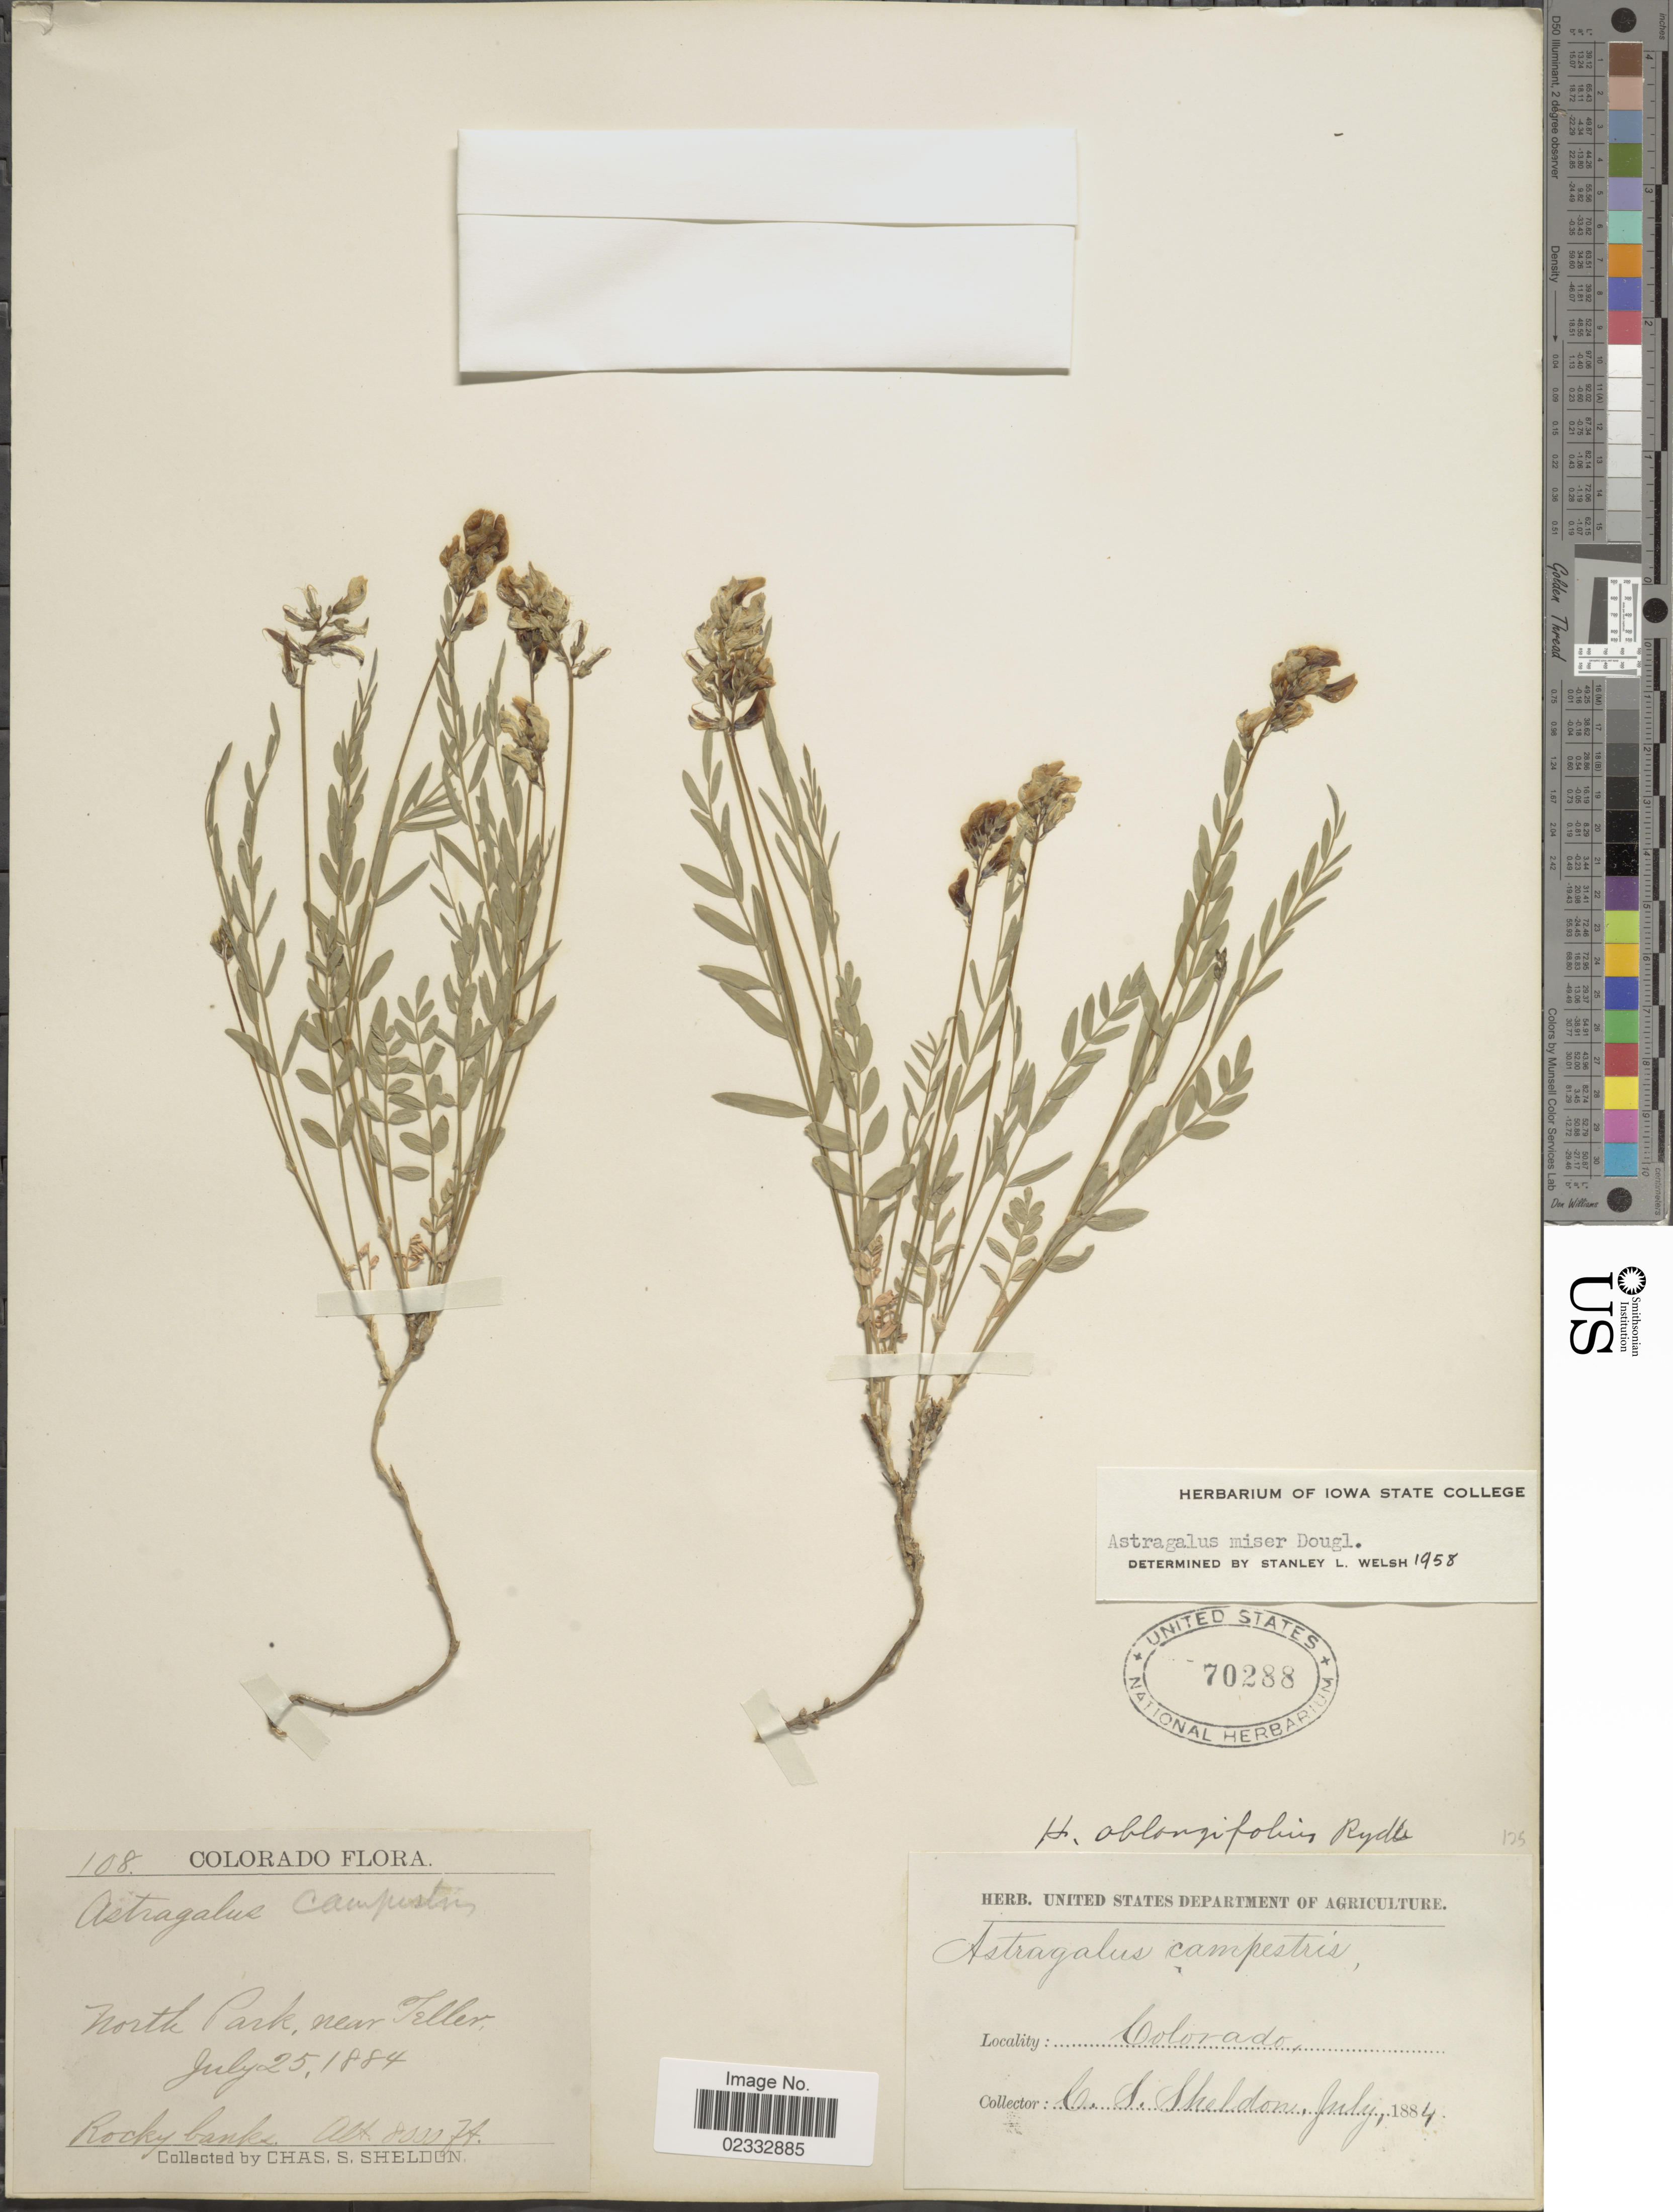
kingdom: Plantae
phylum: Tracheophyta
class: Magnoliopsida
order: Fabales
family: Fabaceae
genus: Astragalus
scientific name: Astragalus miser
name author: Douglas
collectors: C. S. Sheldon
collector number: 108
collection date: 1884-07-25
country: United States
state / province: Colorado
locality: North Park, near Tellez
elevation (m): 2438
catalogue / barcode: US 70288